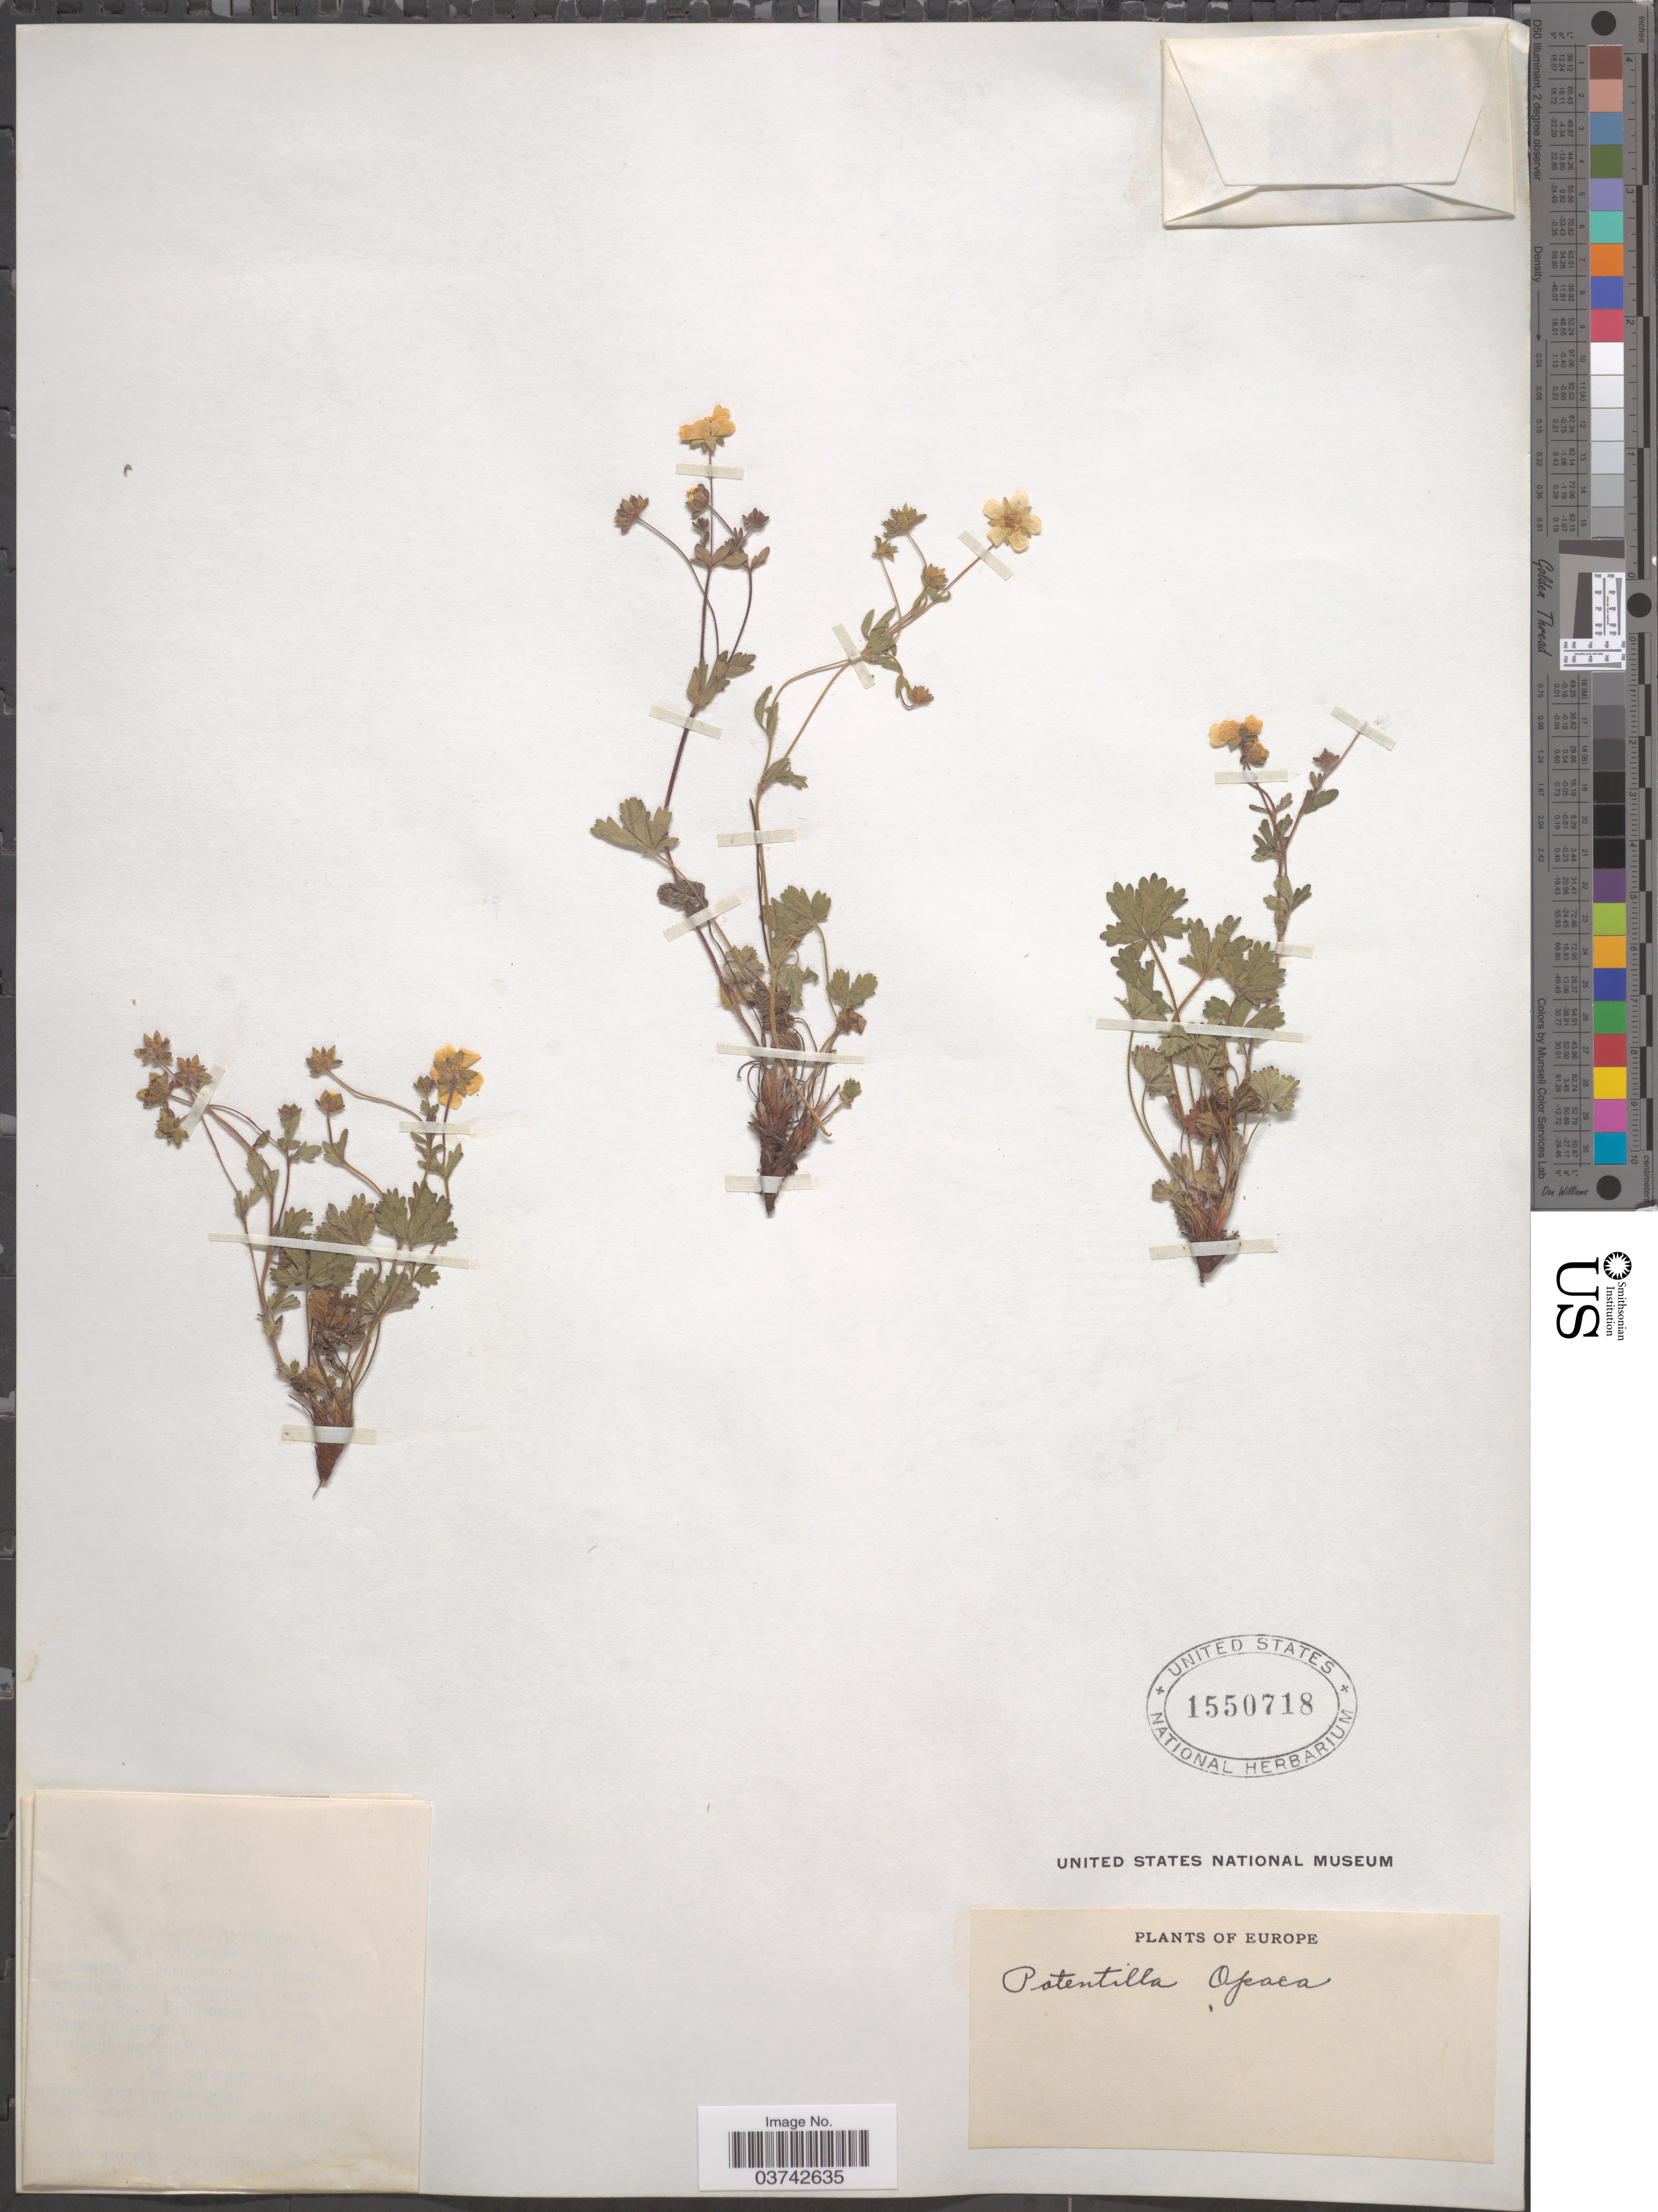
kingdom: Plantae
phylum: Tracheophyta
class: Magnoliopsida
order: Rosales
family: Rosaceae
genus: Potentilla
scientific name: Potentilla opaca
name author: L.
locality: Europe.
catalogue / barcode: US 1550718